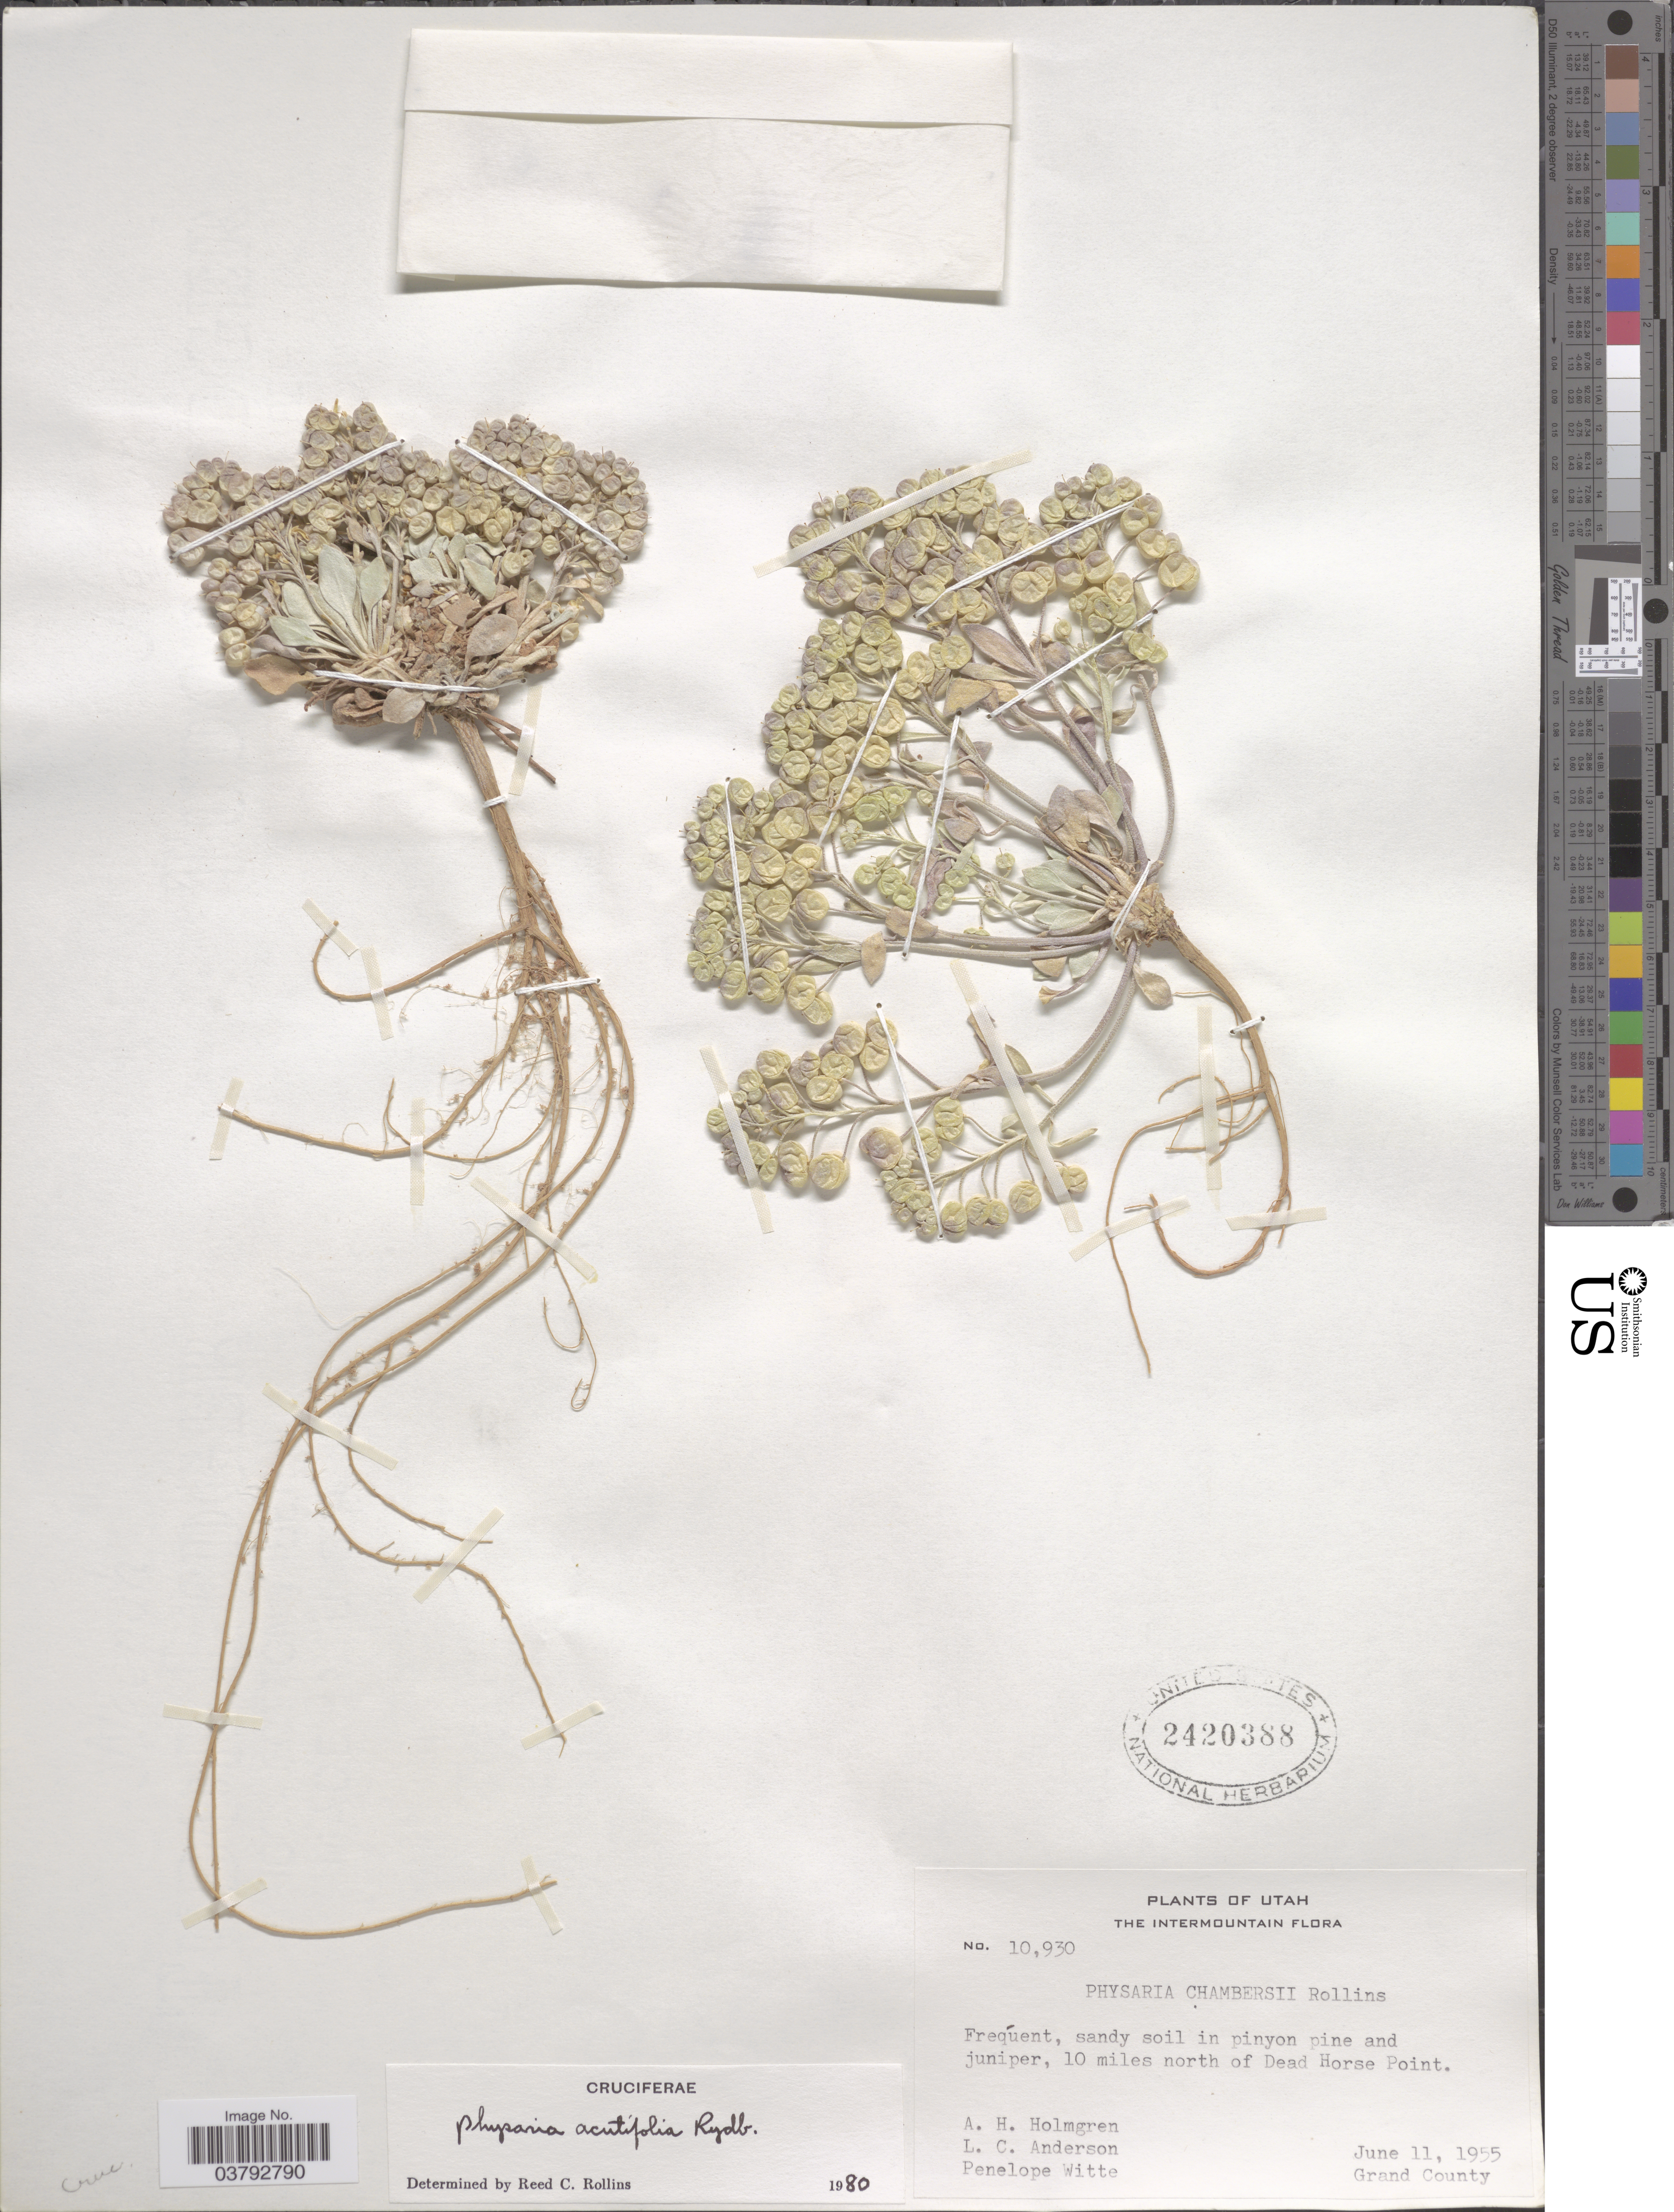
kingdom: Plantae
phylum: Tracheophyta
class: Magnoliopsida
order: Brassicales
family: Brassicaceae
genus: Physaria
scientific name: Physaria acutifolia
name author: Rydb.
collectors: A. H. Holmgren, L. C. Anderson & P. Witte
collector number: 10930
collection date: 1955-06-11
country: United States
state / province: Utah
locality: The Intermountain. 10 miles north of Dead Horse Point. Grand County.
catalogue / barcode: US 2420388